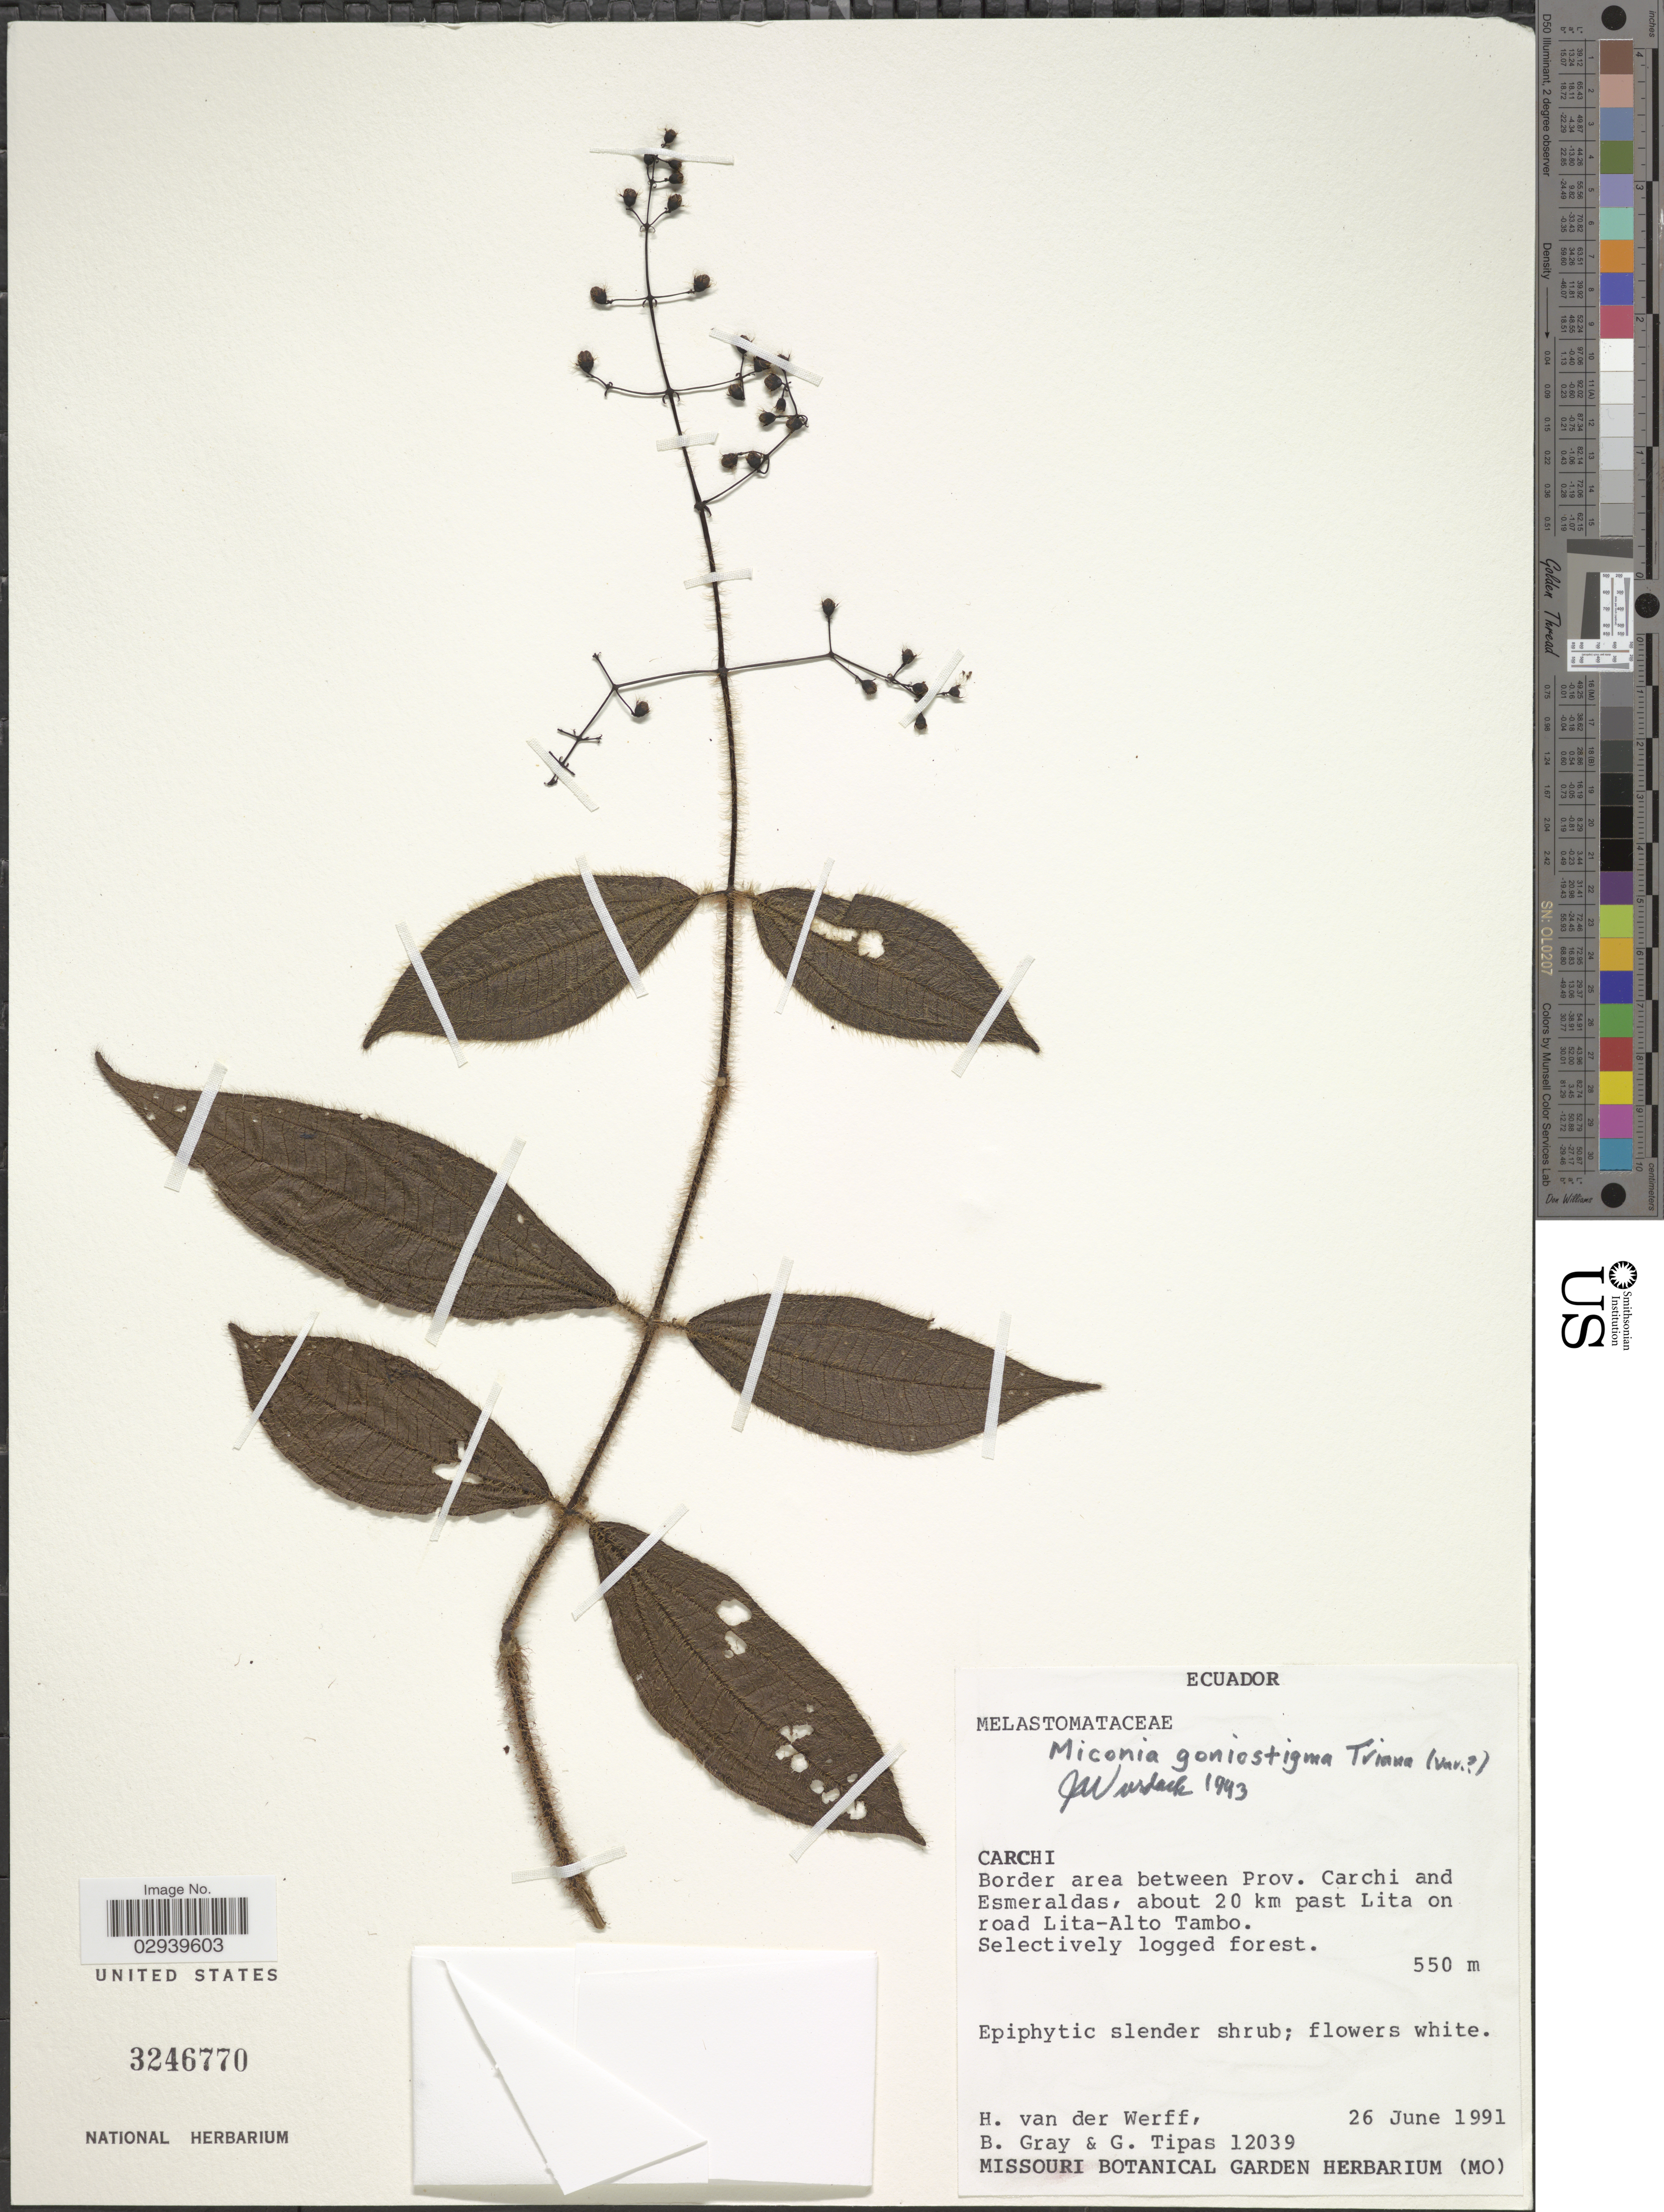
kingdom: Plantae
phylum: Tracheophyta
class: Magnoliopsida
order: Myrtales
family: Melastomataceae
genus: Miconia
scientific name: Miconia goniostigma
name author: Triana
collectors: H. van der Werff, B. Gray & G. Tipas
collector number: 12039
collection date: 1991-06-26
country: Ecuador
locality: Border area between Prov. Carchi and Esmeraldas, about 20 km past Lita on road Lita-Alto Tambo.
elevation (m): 550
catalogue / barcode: US 3246770